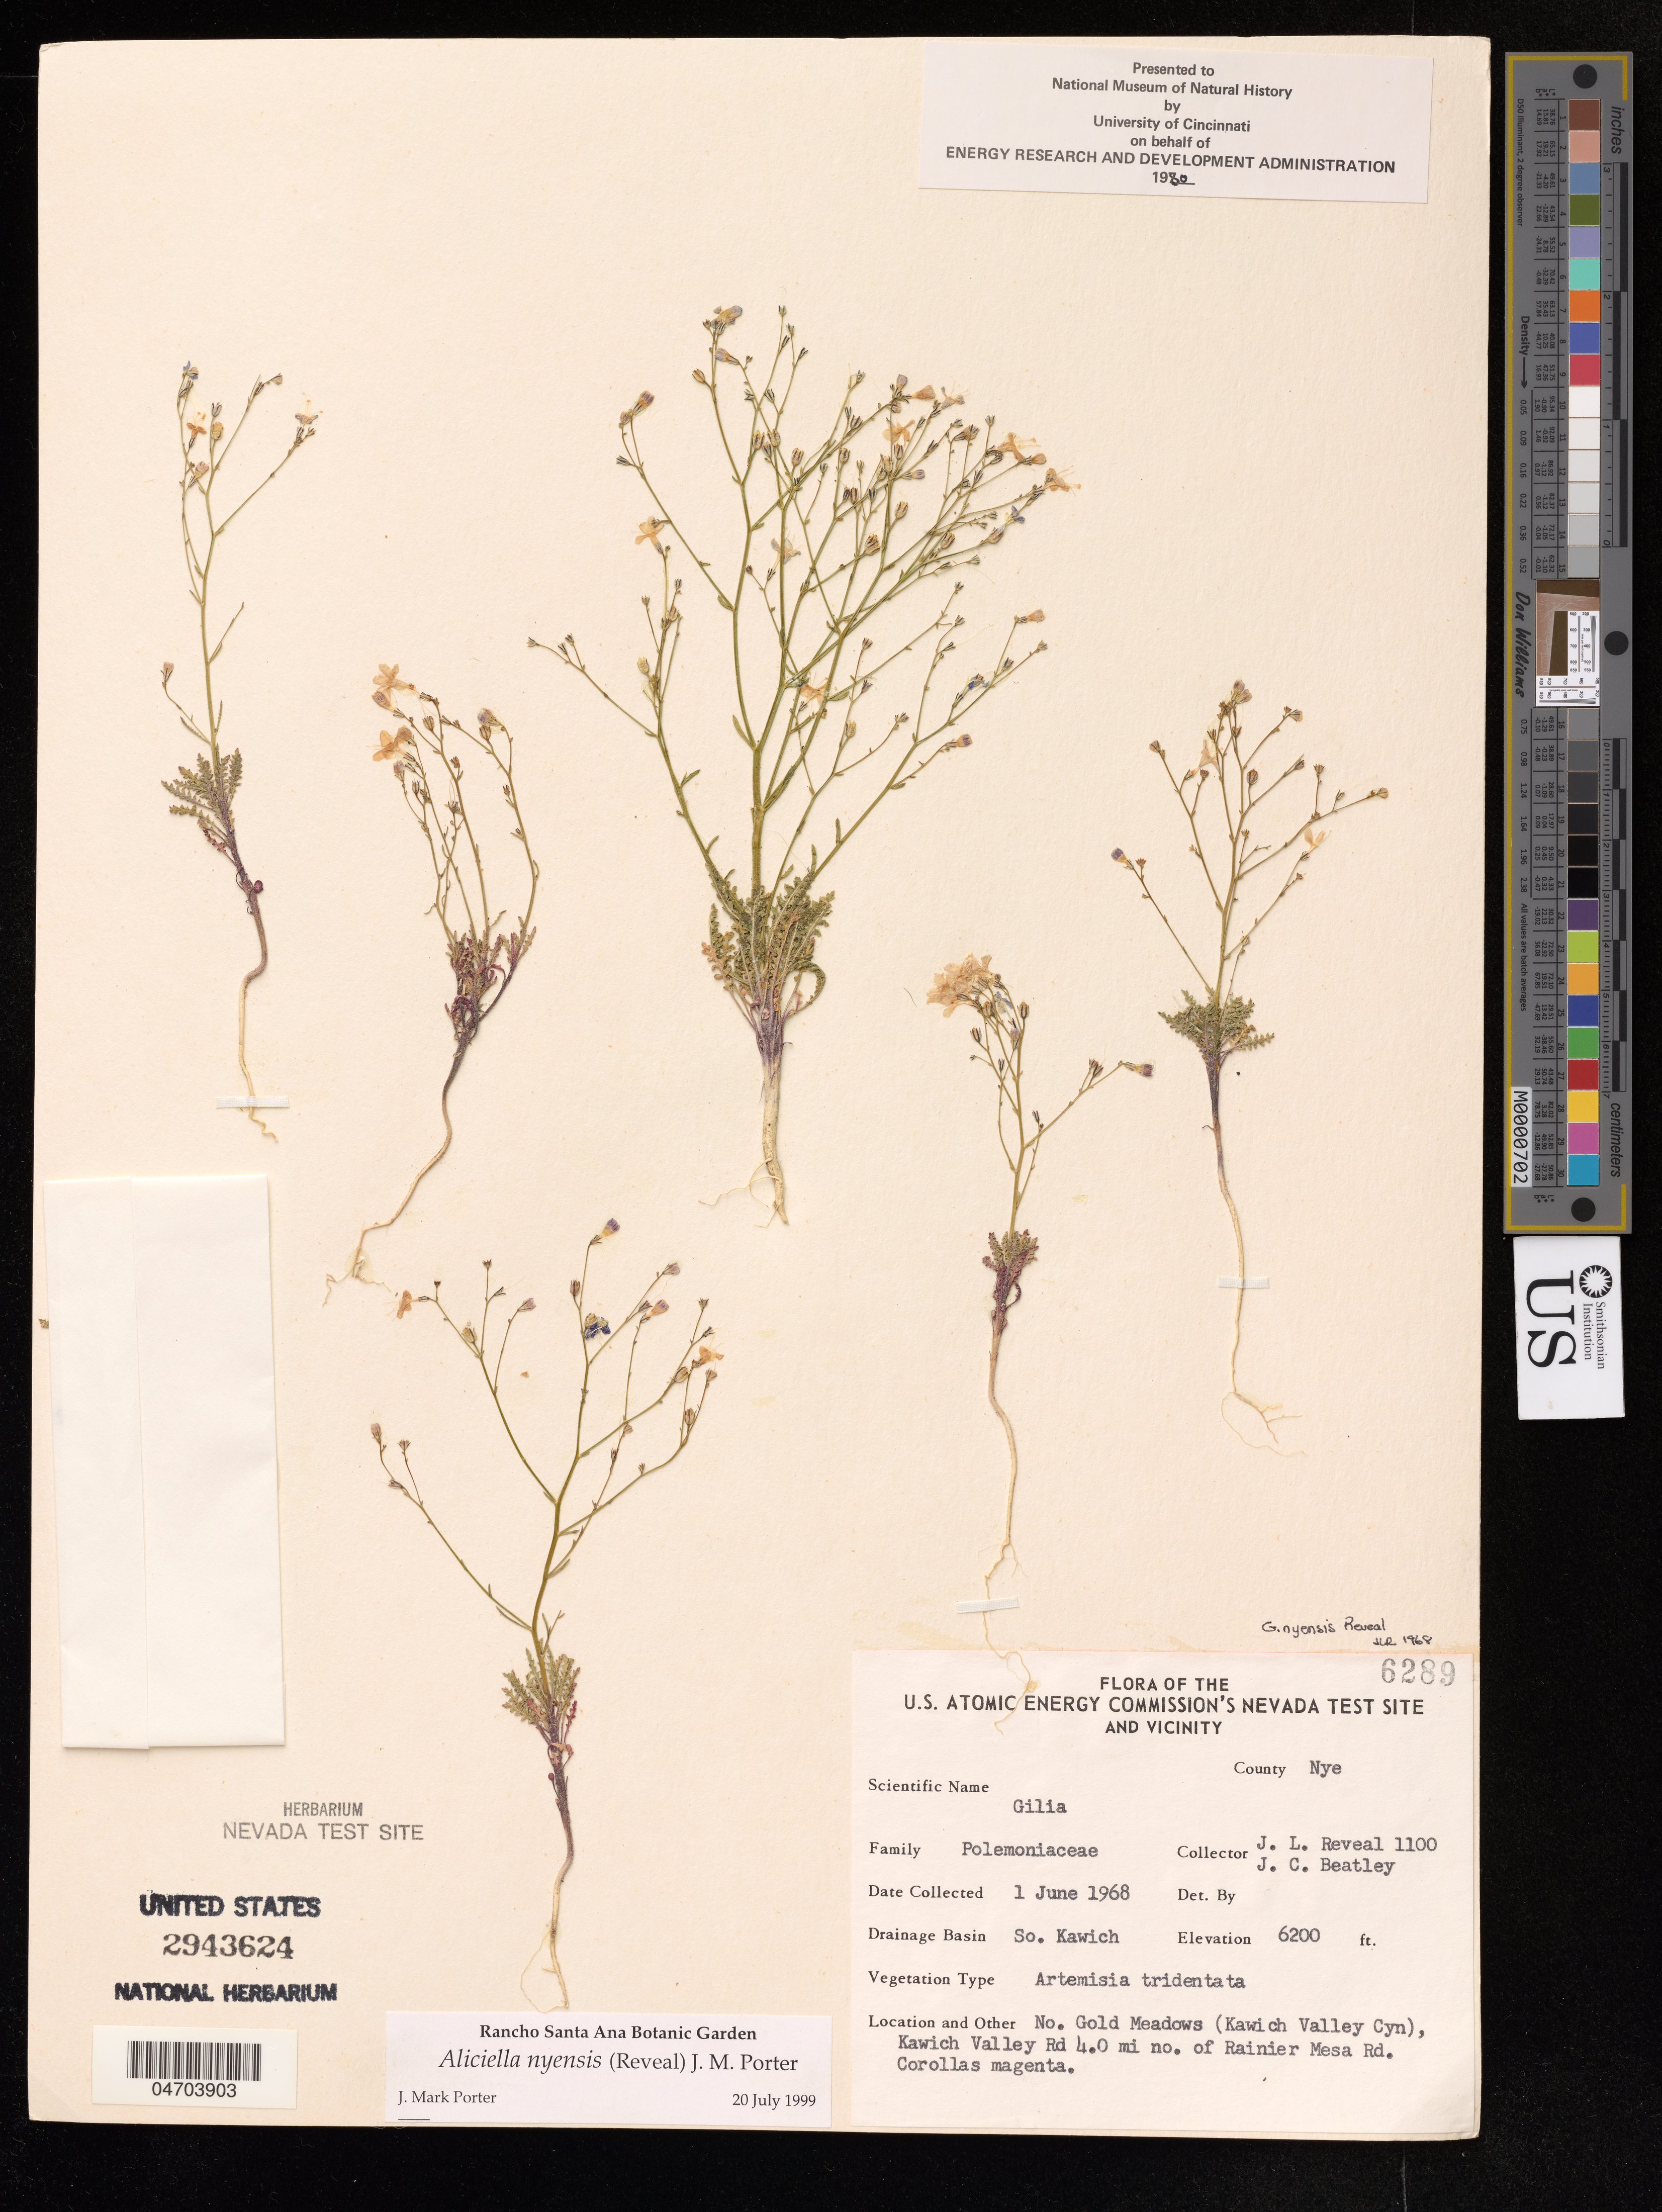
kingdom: Plantae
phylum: Tracheophyta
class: Magnoliopsida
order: Ericales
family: Polemoniaceae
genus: Aliciella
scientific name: Aliciella nyensis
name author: (Reveal) J.M. Porter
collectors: J. Reveal & J. Beatley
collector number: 1100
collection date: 1968-06-01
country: United States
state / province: Nevada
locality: Nye, No. Gold Meadows (Kawich Valley Cyn), Kawich Valley Rd 4.0 mi no. of Rainier Mesa Rd.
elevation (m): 1890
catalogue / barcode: US 2943624